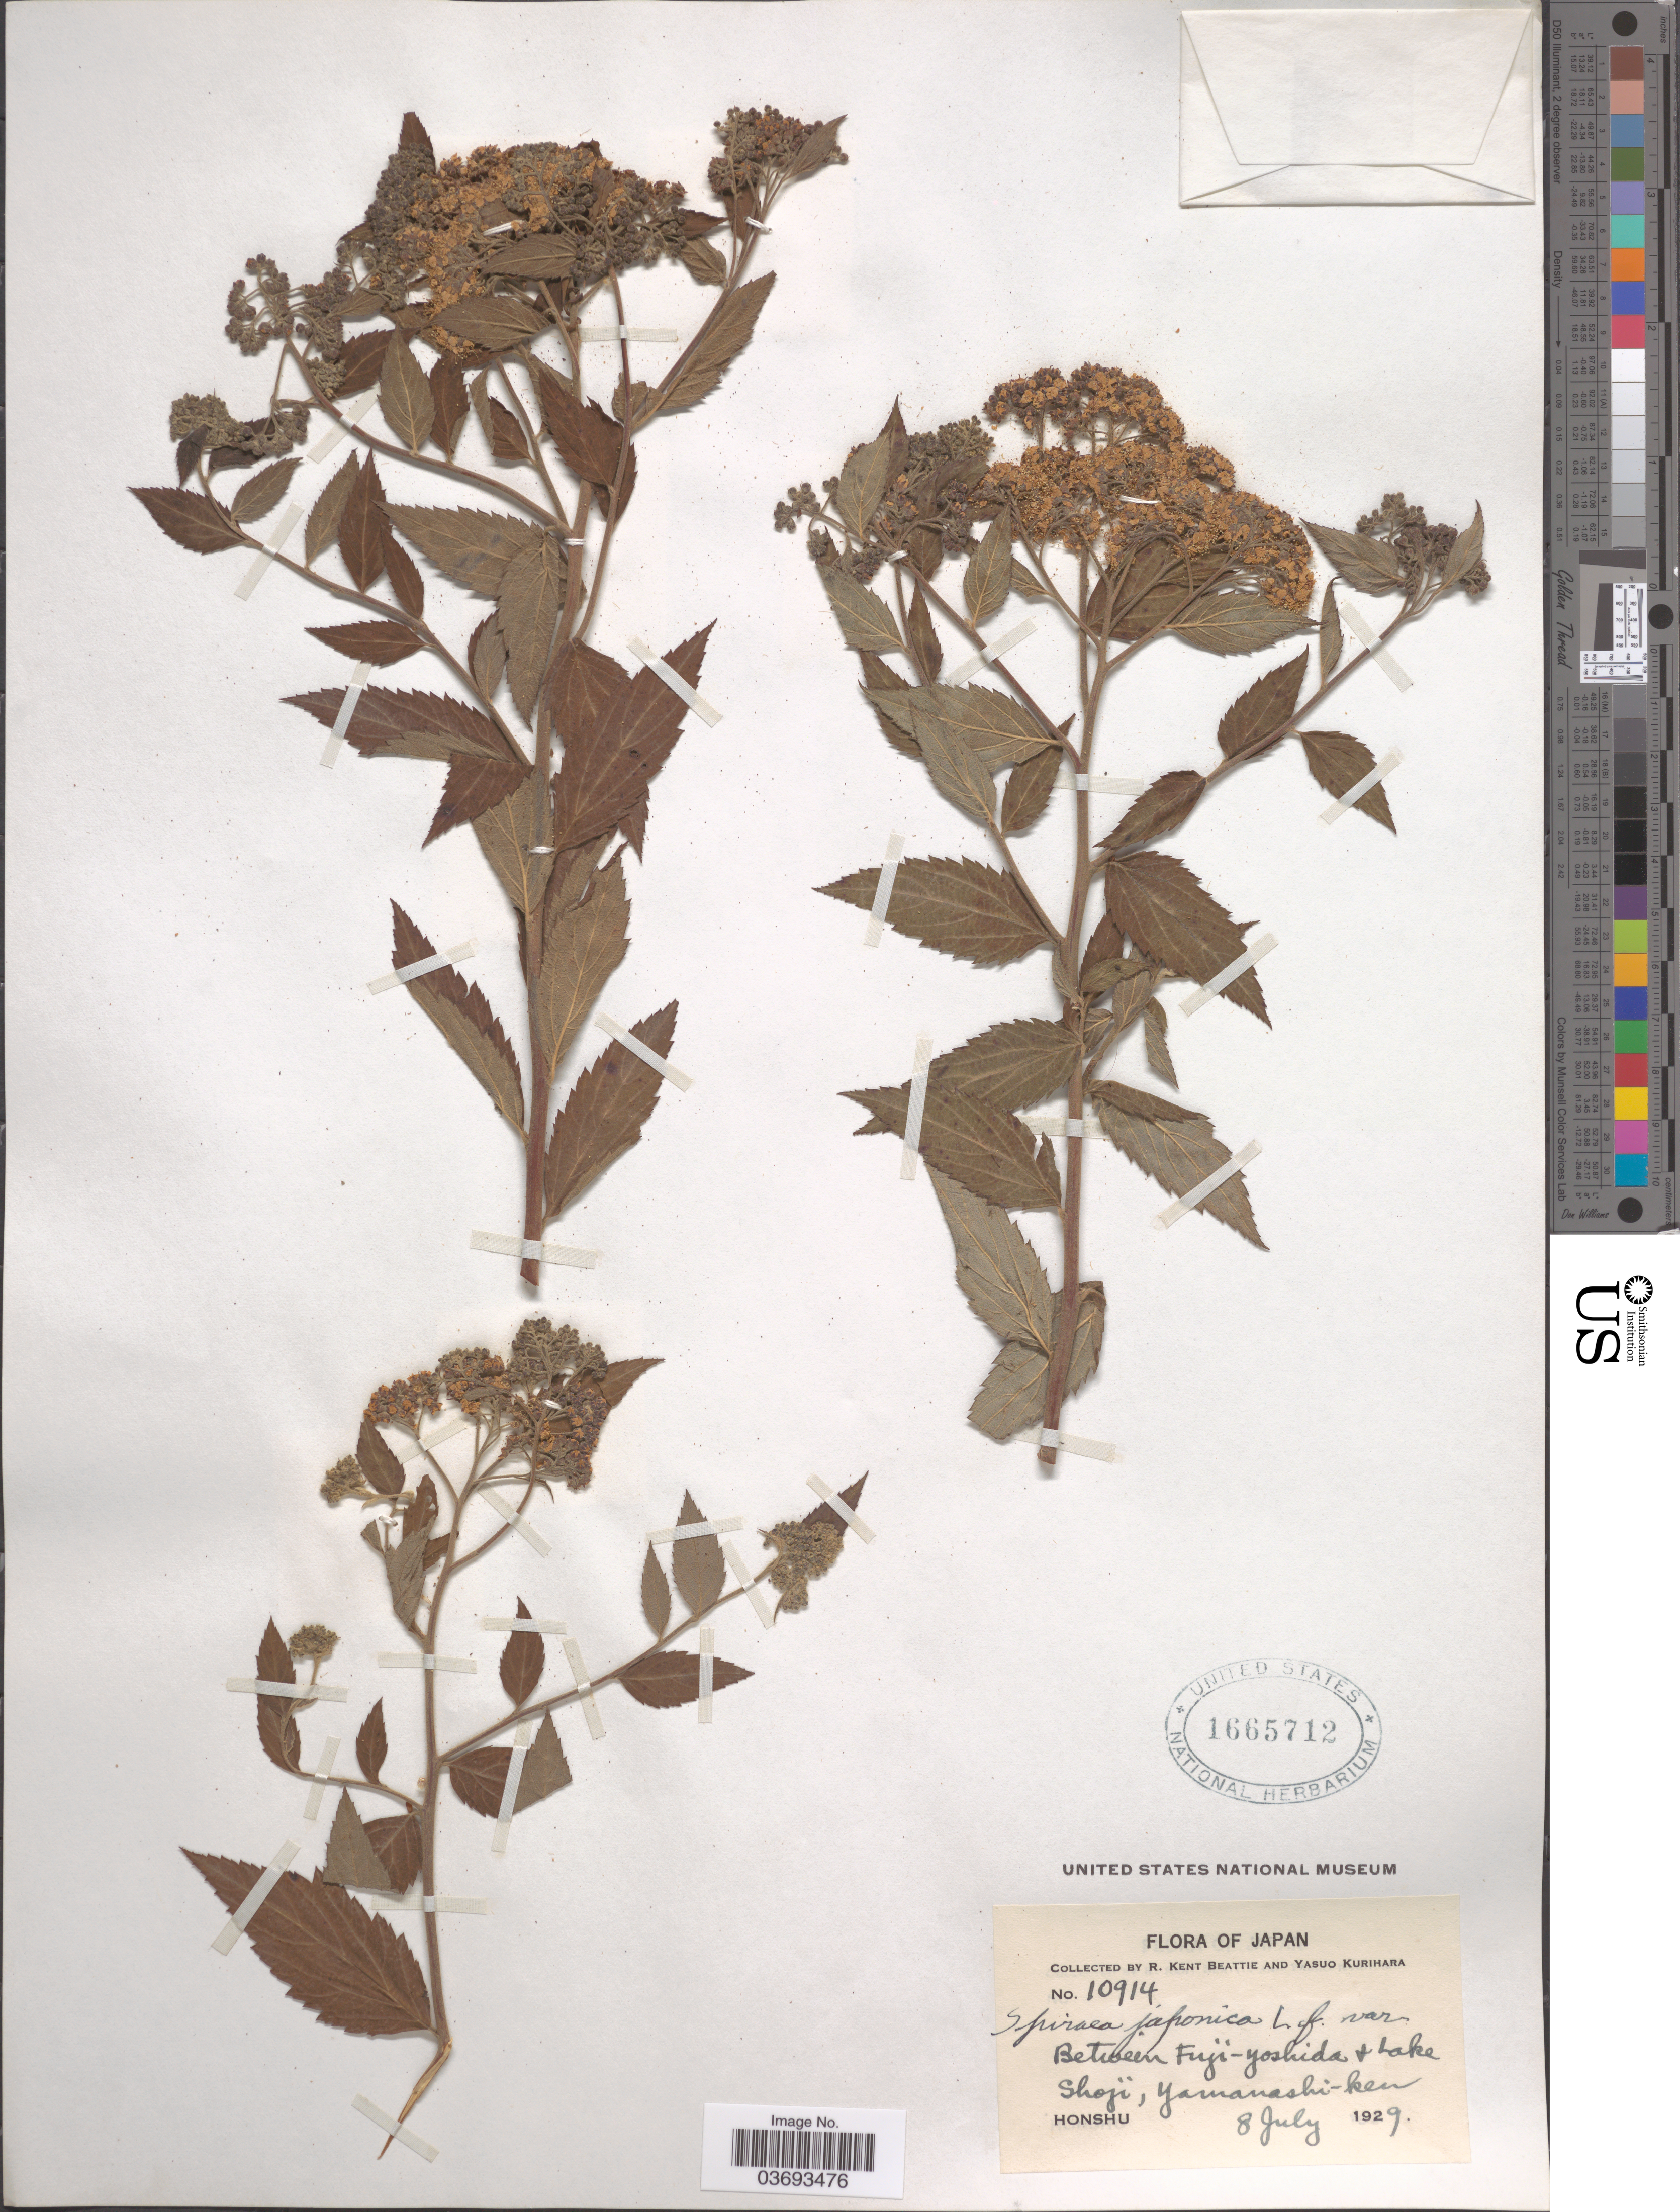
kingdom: Plantae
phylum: Tracheophyta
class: Magnoliopsida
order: Rosales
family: Rosaceae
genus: Spiraea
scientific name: Spiraea japonica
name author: L. f.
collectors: R. K. Beattie & Y. Kurihara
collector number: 10914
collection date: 1929-07-08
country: Japan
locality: Between Fuji-yoshida & Lake Shoji, Yamanashi-ken. Honshu.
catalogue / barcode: US 1665712